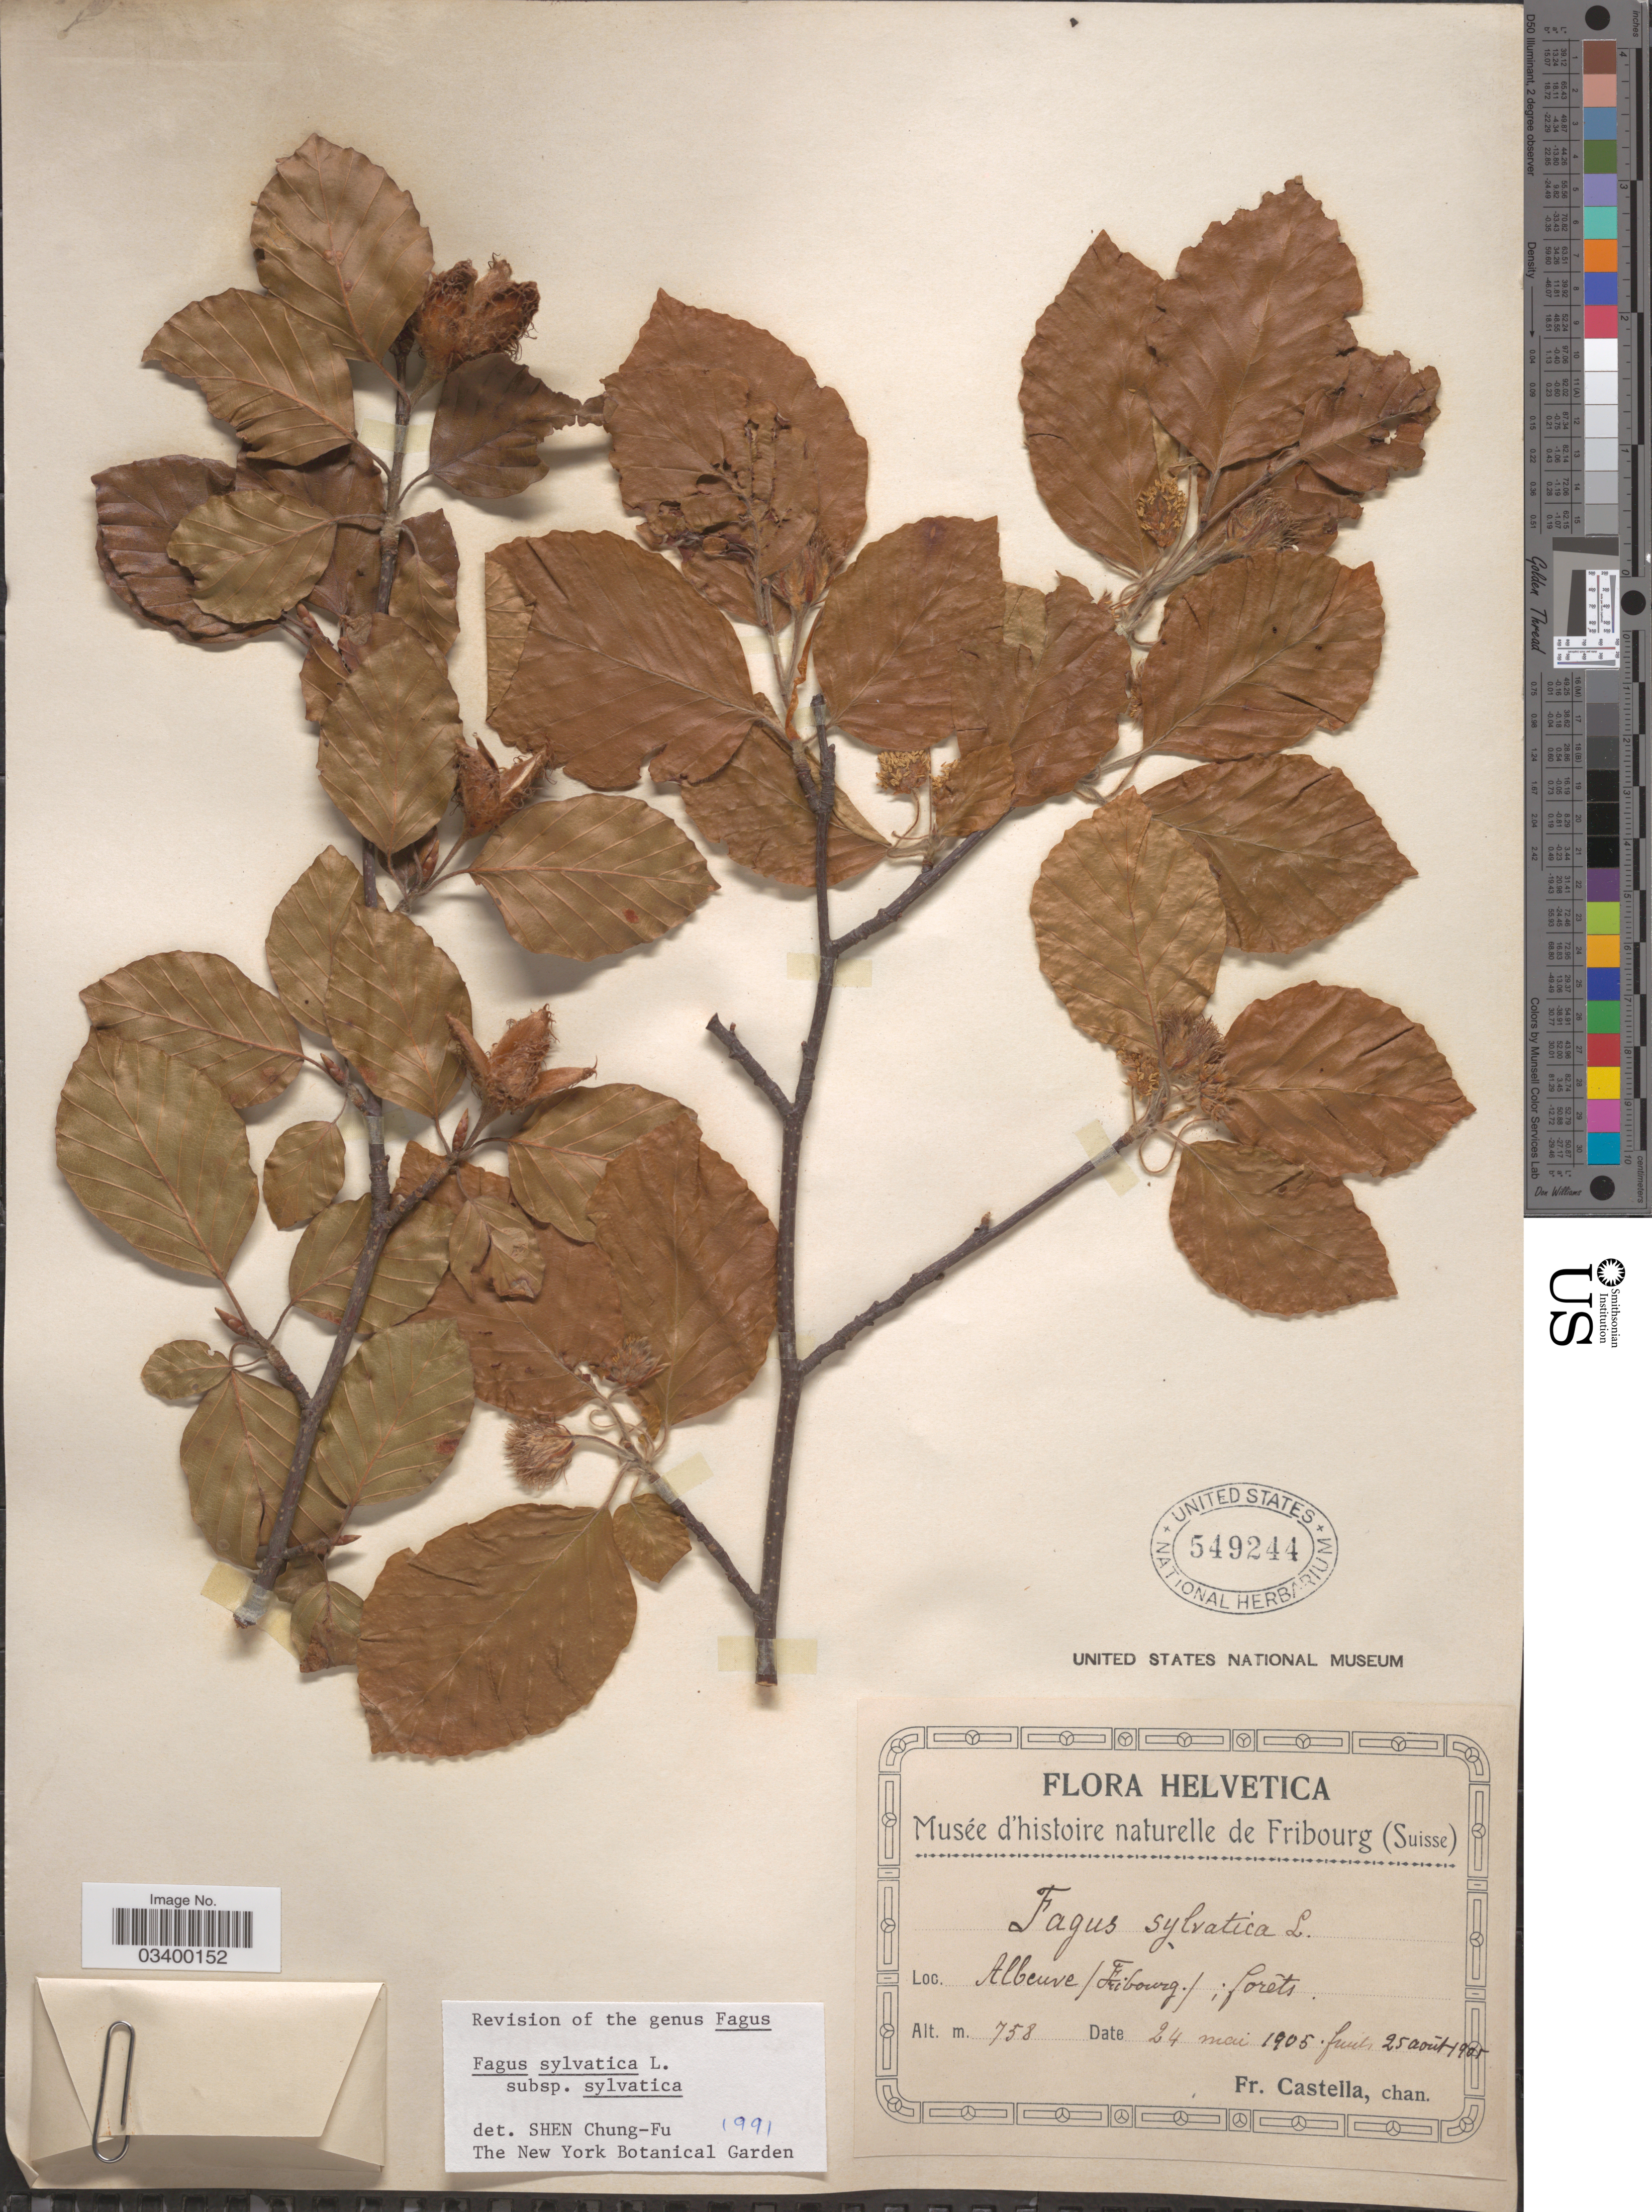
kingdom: Plantae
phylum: Tracheophyta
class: Magnoliopsida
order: Fagales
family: Fagaceae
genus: Fagus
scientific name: Fagus sylvatica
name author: L.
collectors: Fr. Castella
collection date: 1905-05-24/1905-08-25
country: Switzerland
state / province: Fribourg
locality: Helvetica. Albeuve /Fribourg./; forêts.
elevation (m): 758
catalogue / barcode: US 549244